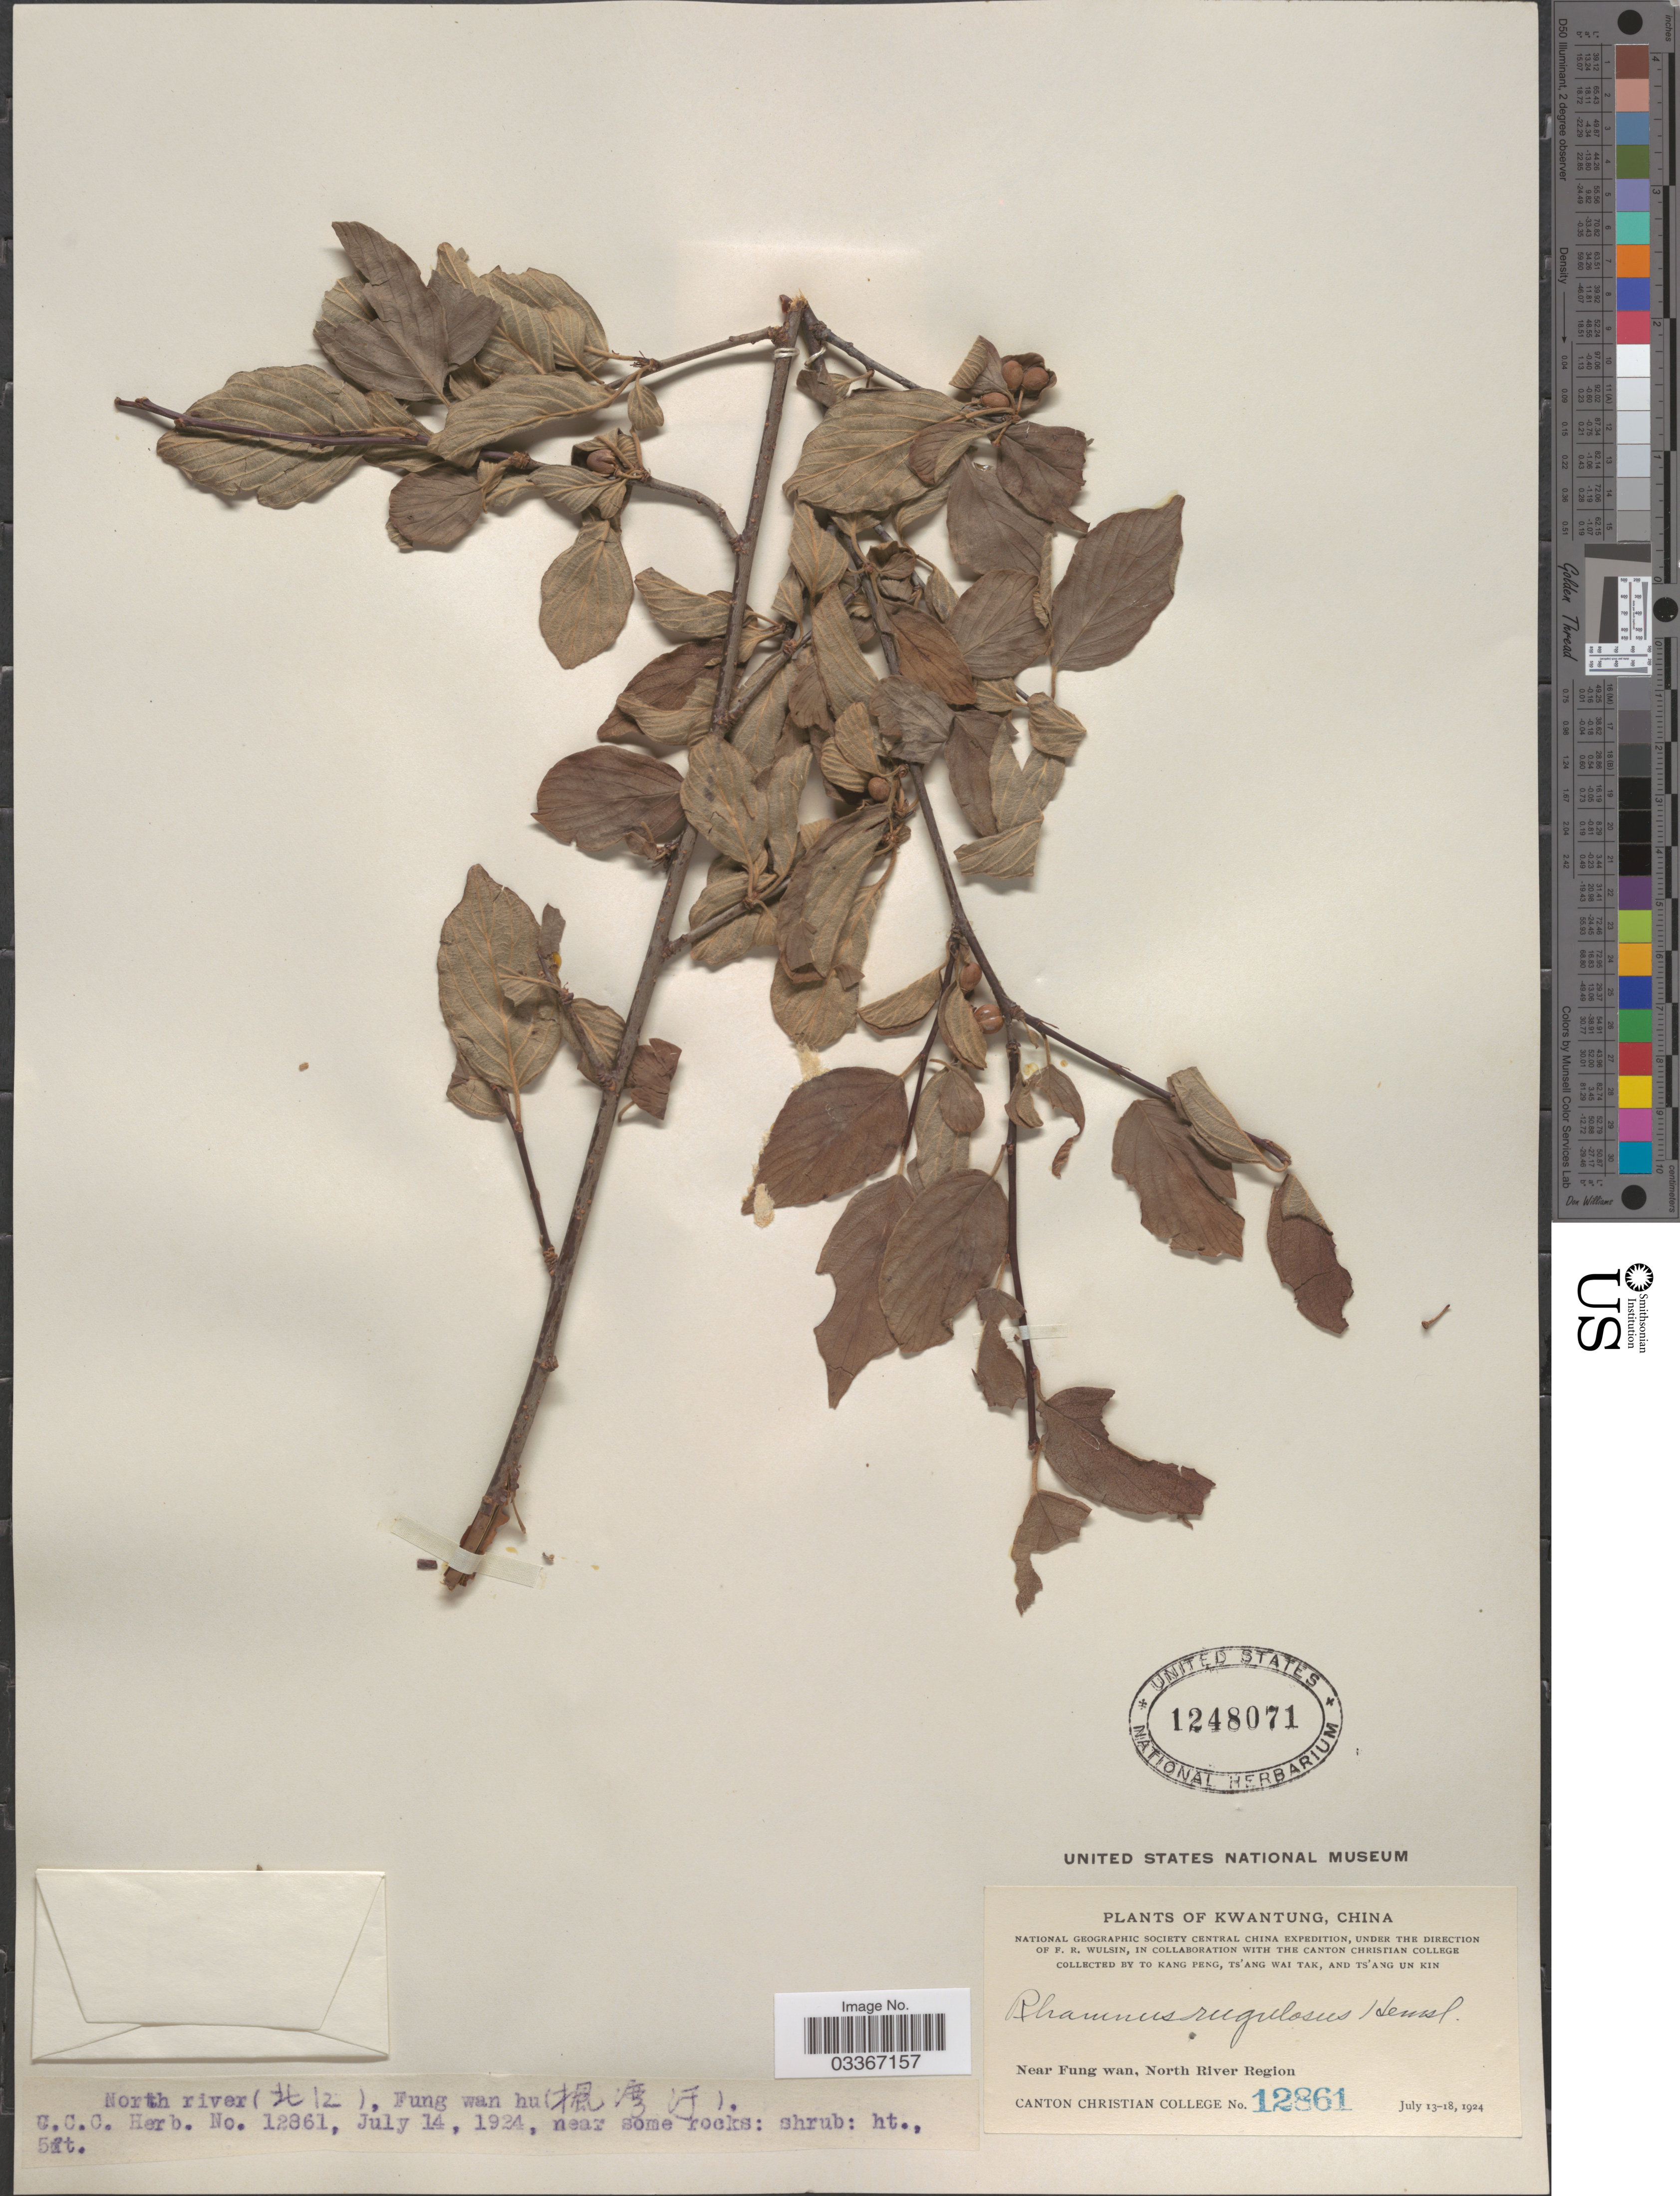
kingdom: Plantae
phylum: Tracheophyta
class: Magnoliopsida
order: Rosales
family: Rhamnaceae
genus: Rhamnus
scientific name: Rhamnus rugulosa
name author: Hemsl.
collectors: Kang Peng To, W. T. Tsang & Ts' Ang Un Kin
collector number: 12861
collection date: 1924-07-14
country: China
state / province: Guangdong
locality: Kwantung. North River (X), Fung wan hu (X). Near Fung wan, North River Region.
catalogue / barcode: US 1248071